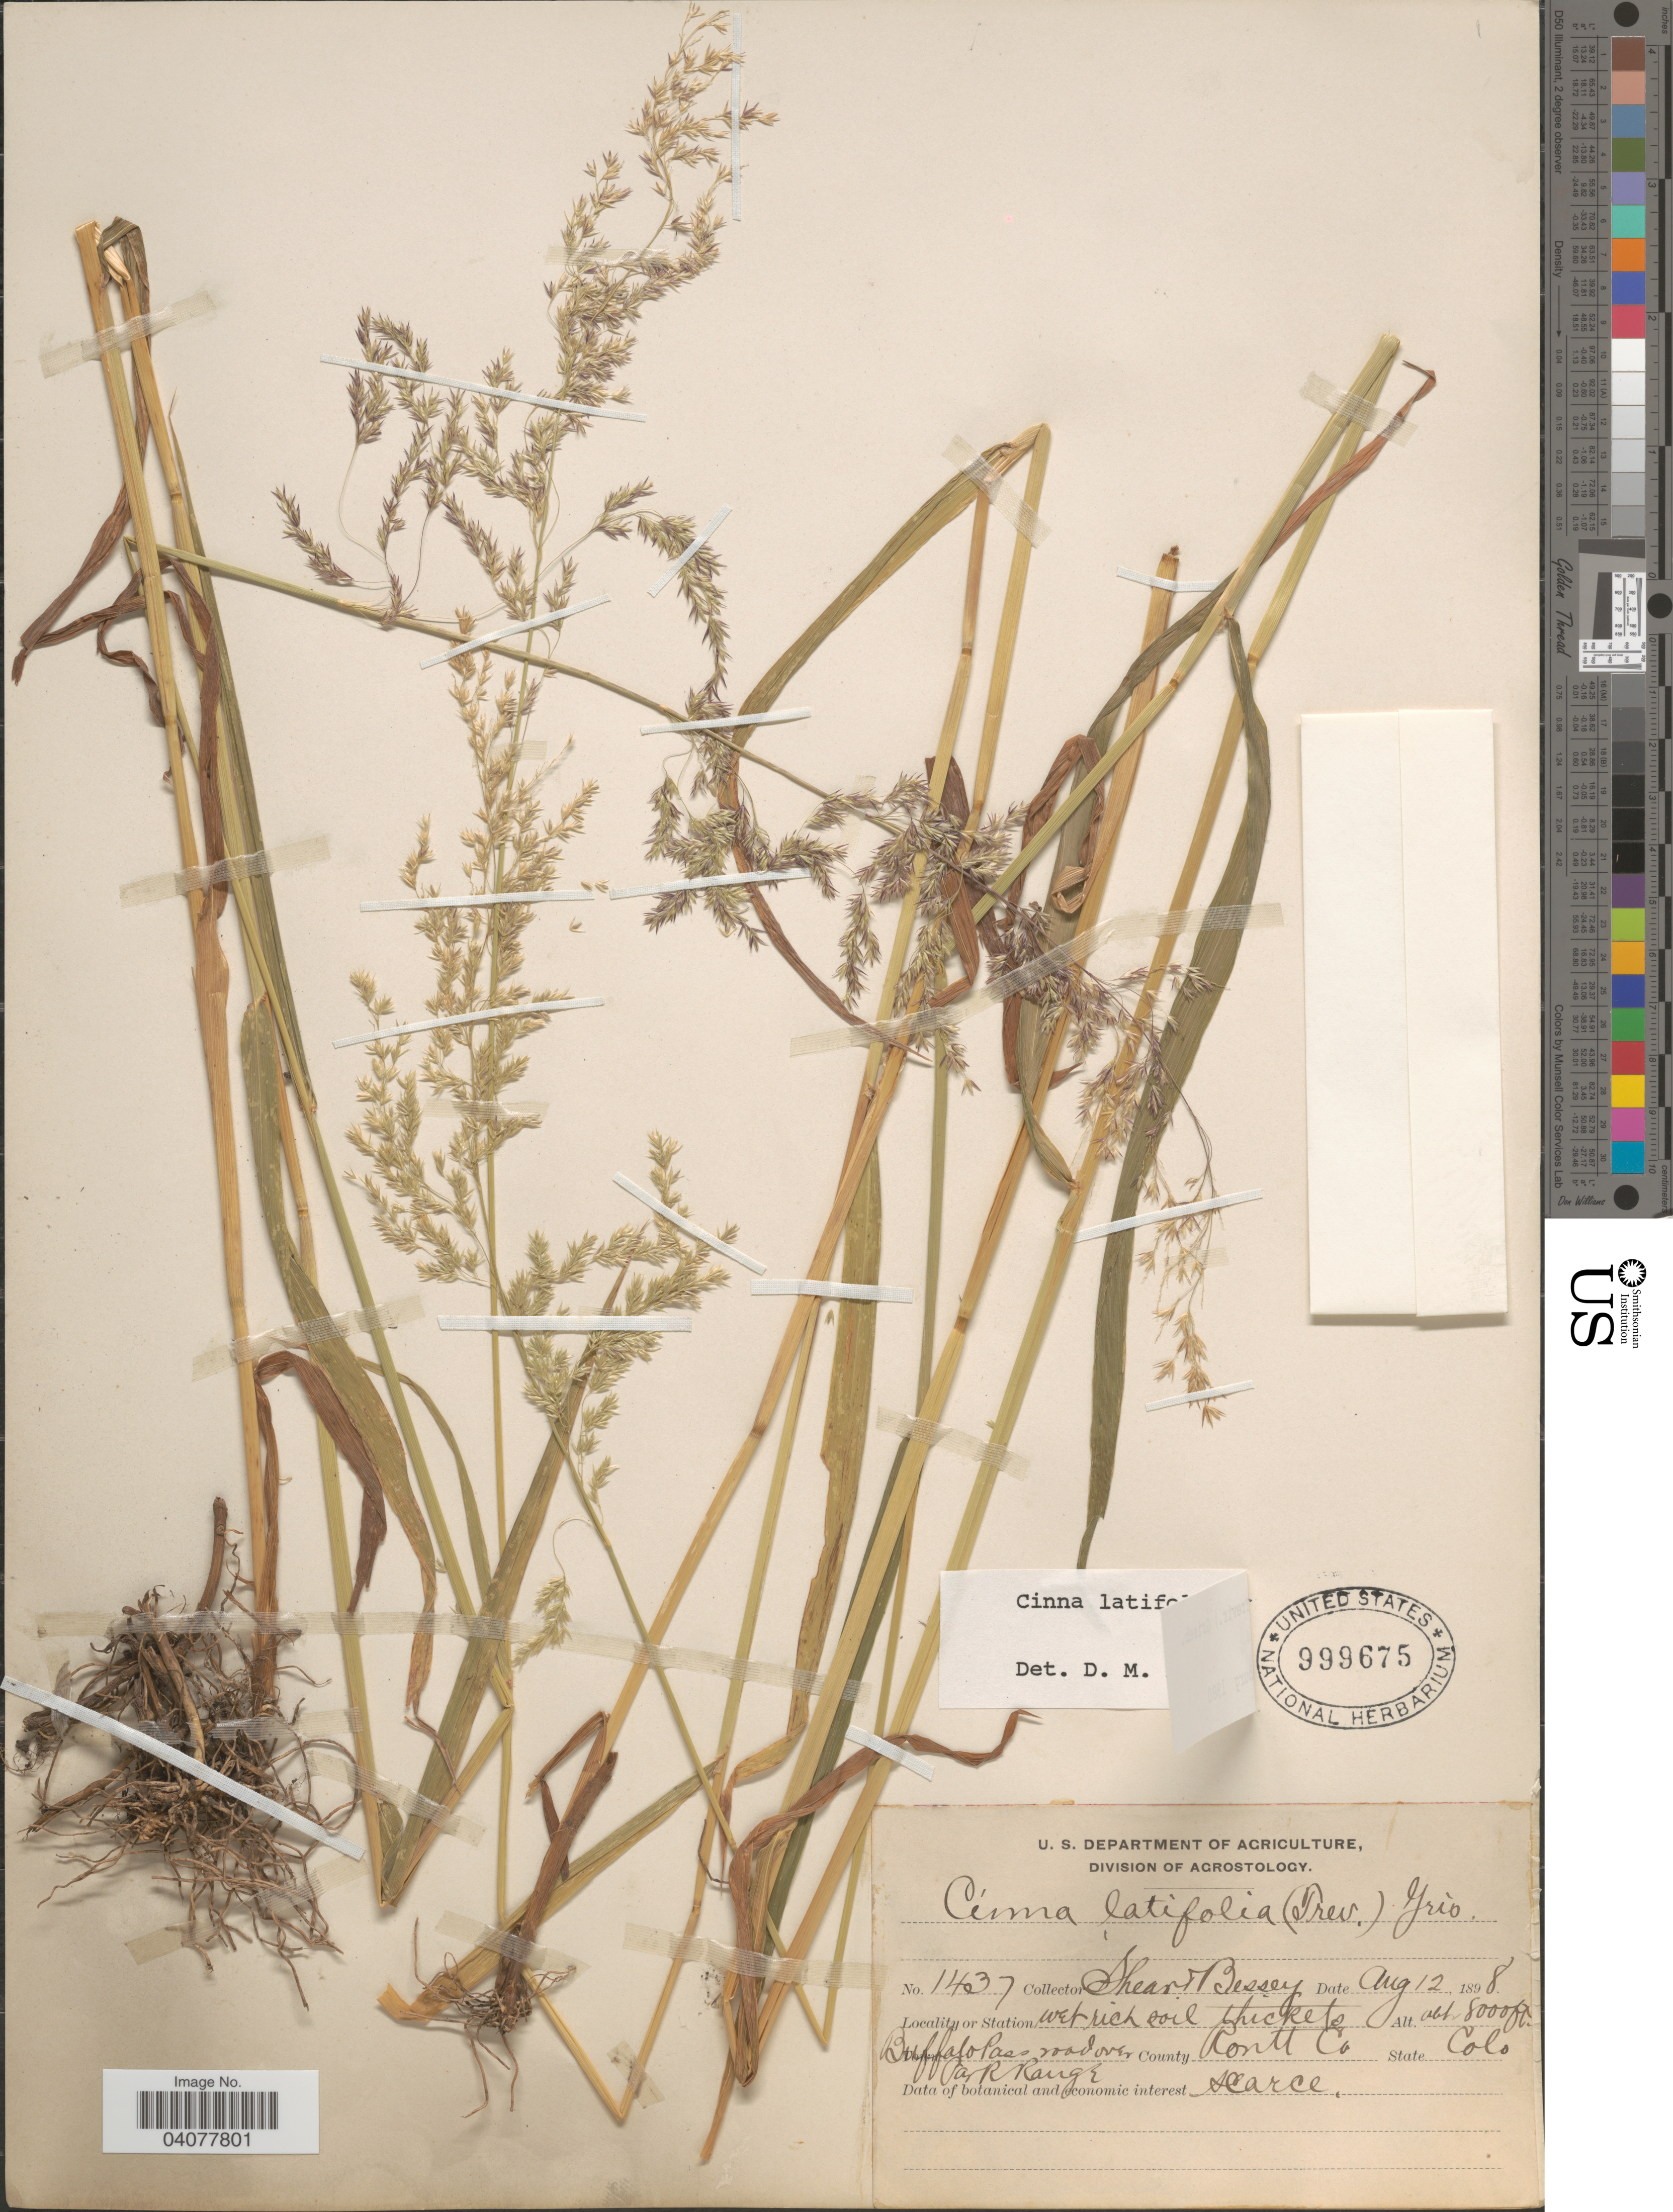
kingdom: Plantae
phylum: Tracheophyta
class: Liliopsida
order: Poales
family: Poaceae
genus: Cinna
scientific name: Cinna latifolia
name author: (Trevir. ex Goeppert) Griseb.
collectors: -- Shear & -. Bessey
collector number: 1437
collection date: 1898-08-12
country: United States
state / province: Colorado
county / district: Routt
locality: Rich wet soil thicket. Buffalo Pass roadover. County Routt Co.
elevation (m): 2438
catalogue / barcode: US 999675